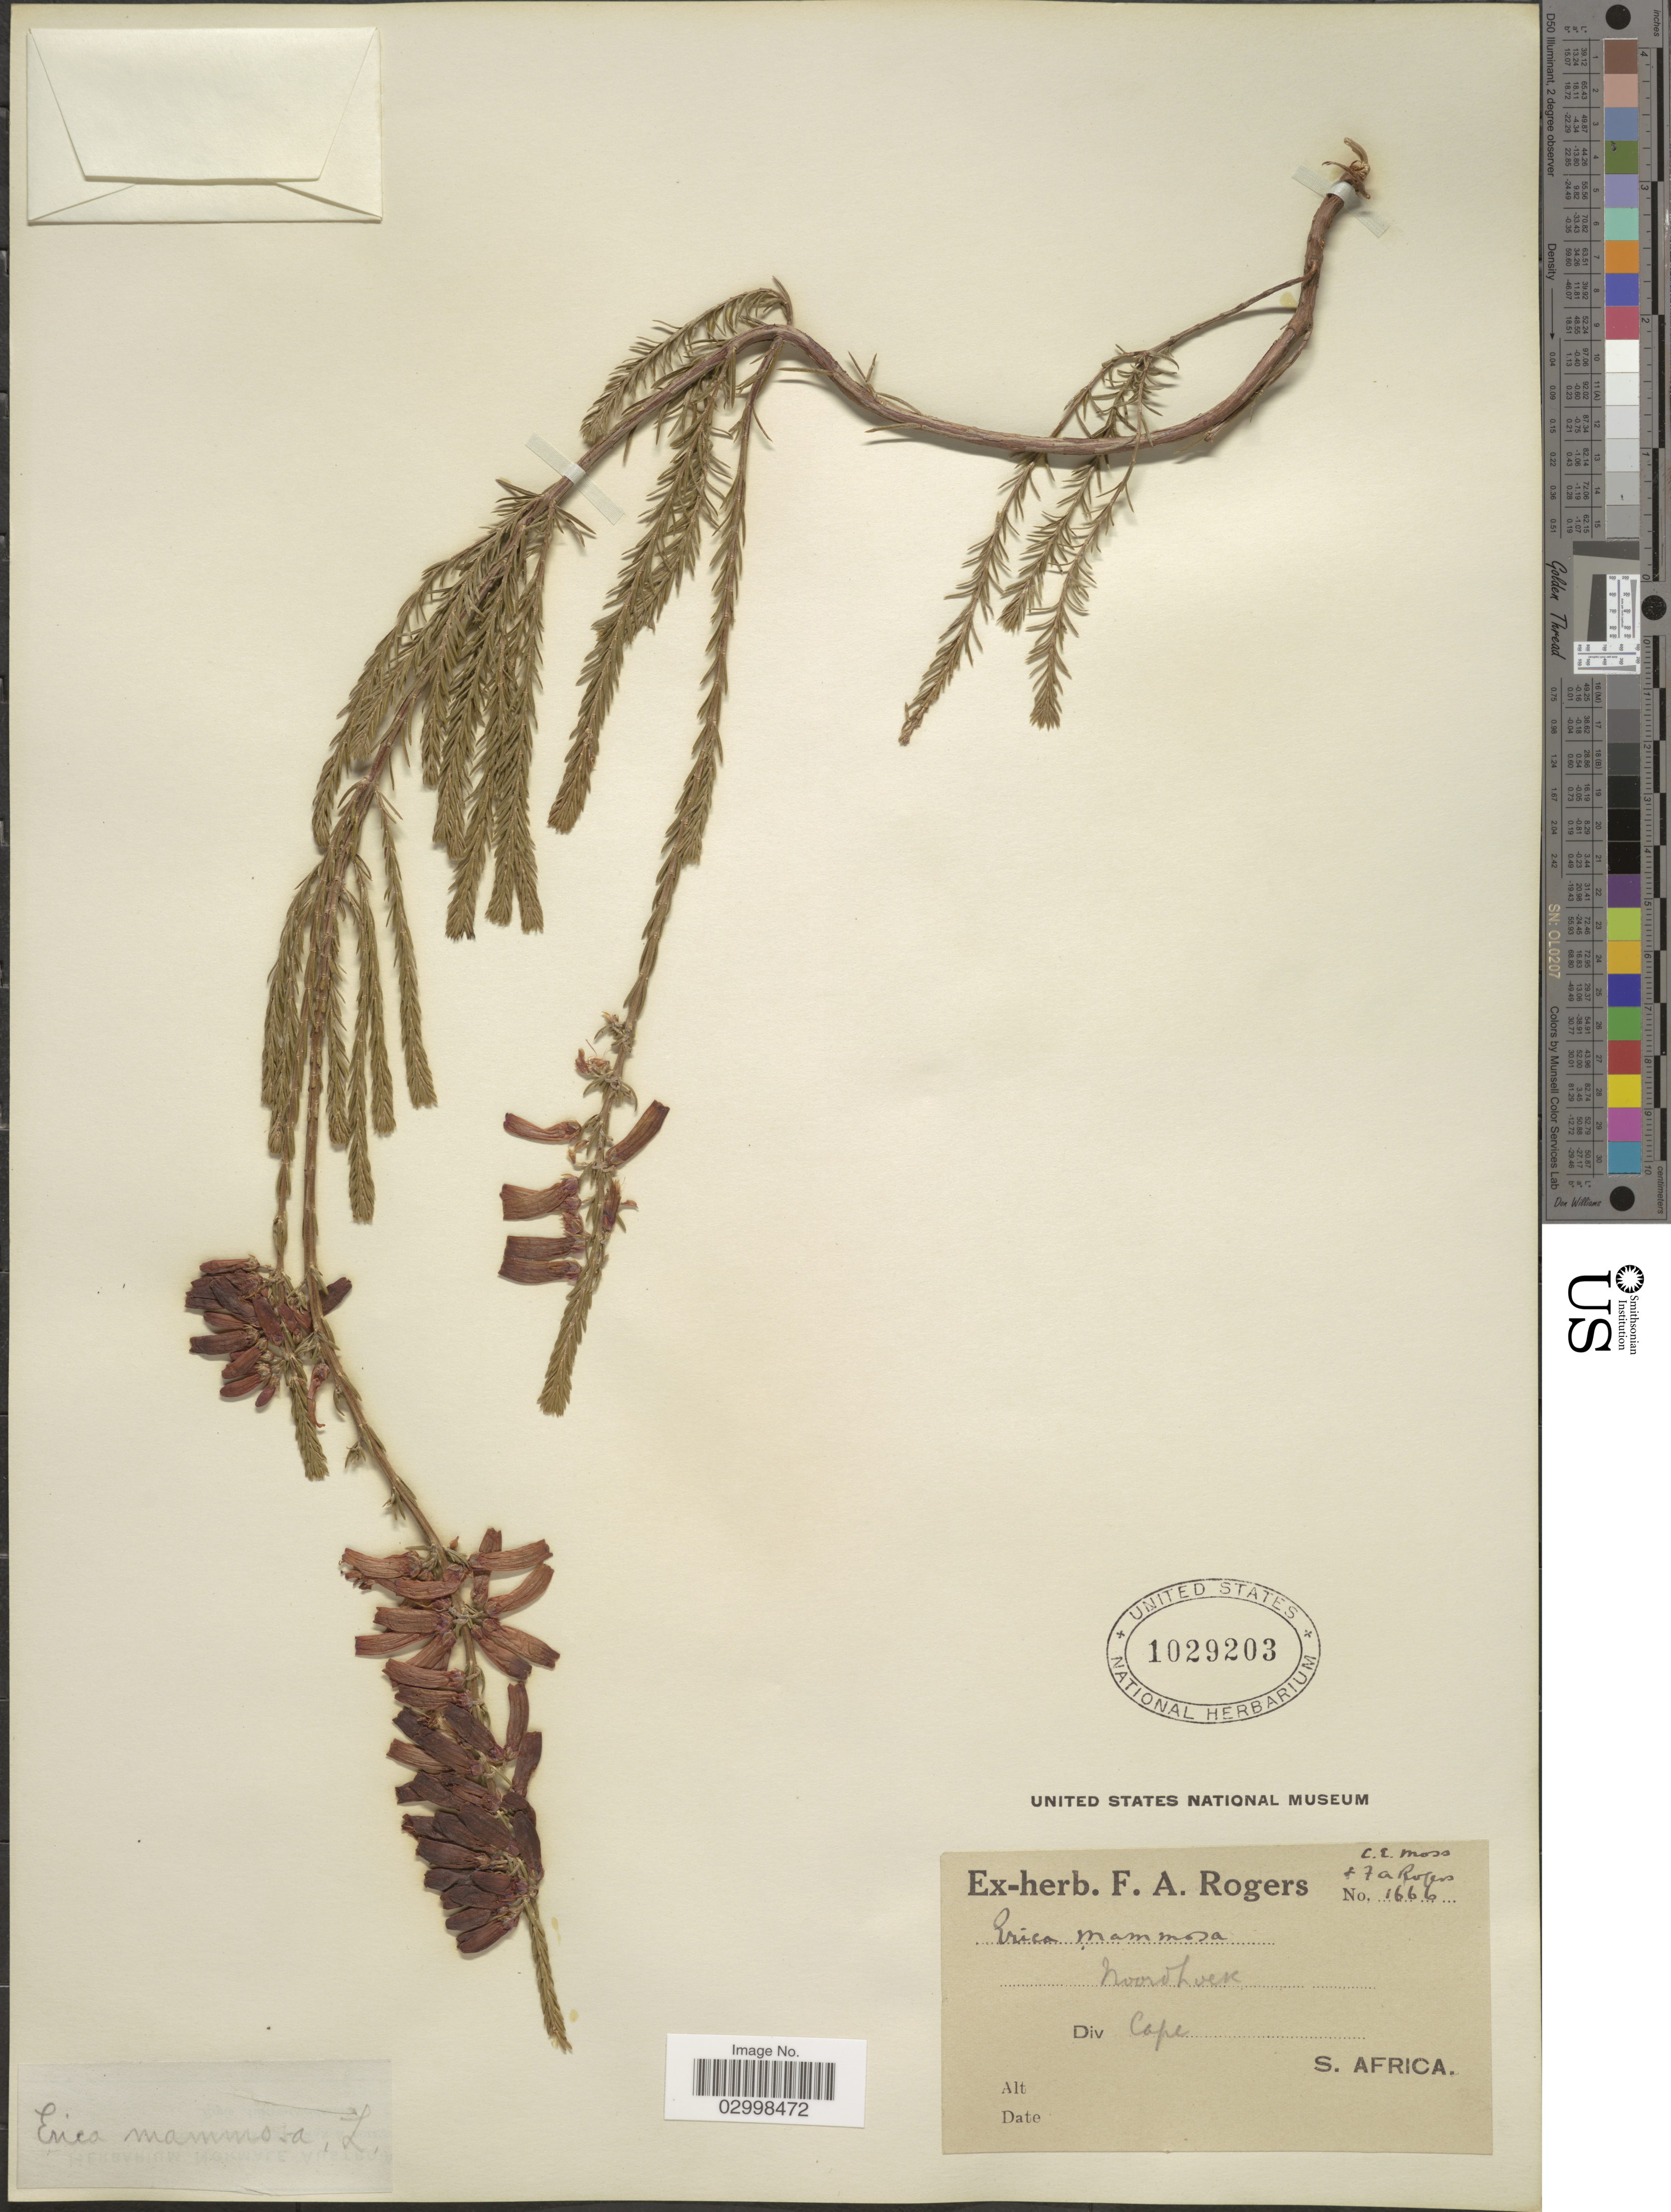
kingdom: Plantae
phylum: Tracheophyta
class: Magnoliopsida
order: Ericales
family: Ericaceae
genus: Erica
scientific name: Erica mammosa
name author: L.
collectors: C. E. Moss & F. A. Rogers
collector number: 1666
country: South Africa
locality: Noordhoek. Div. Cape, S. Africa.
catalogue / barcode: US 1029203